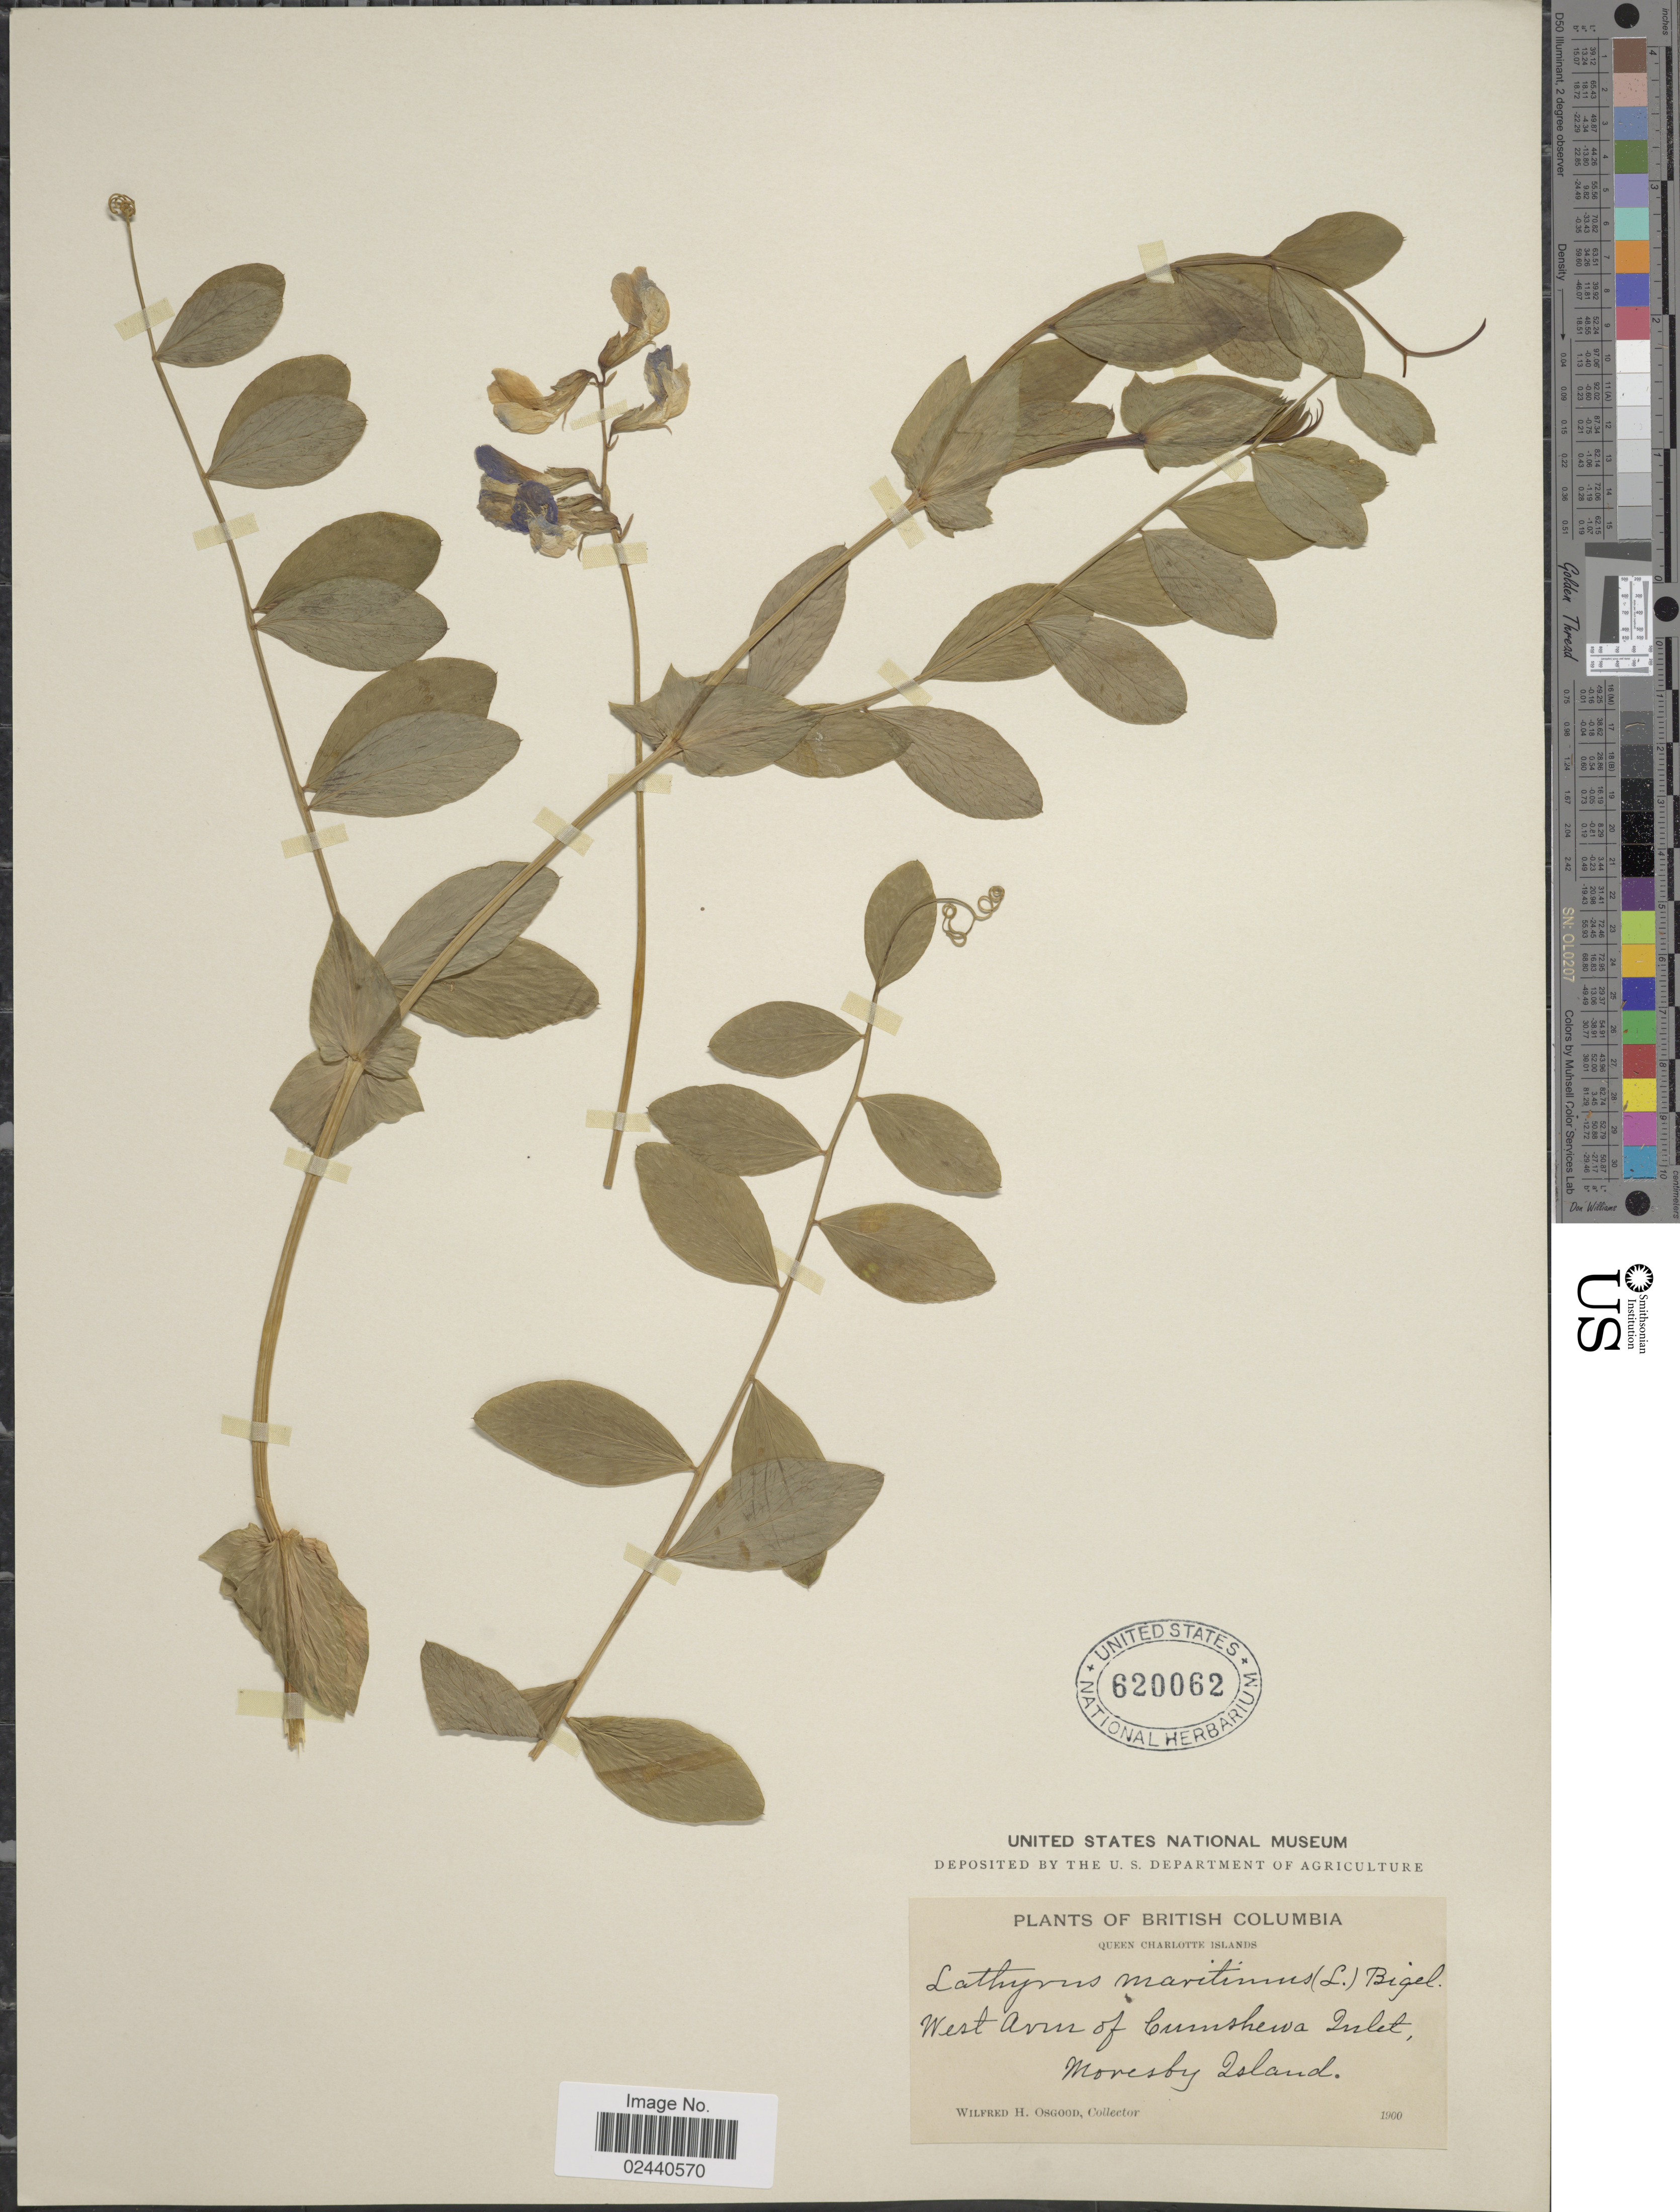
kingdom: Plantae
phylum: Tracheophyta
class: Magnoliopsida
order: Fabales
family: Fabaceae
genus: Lathyrus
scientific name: Lathyrus japonicus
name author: Willd.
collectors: W. Osgood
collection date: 1900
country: Canada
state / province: British Columbia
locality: Queen Charlotte Islands, West Arm of Cumshewa Inlet, Moresby Island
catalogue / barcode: US 620062